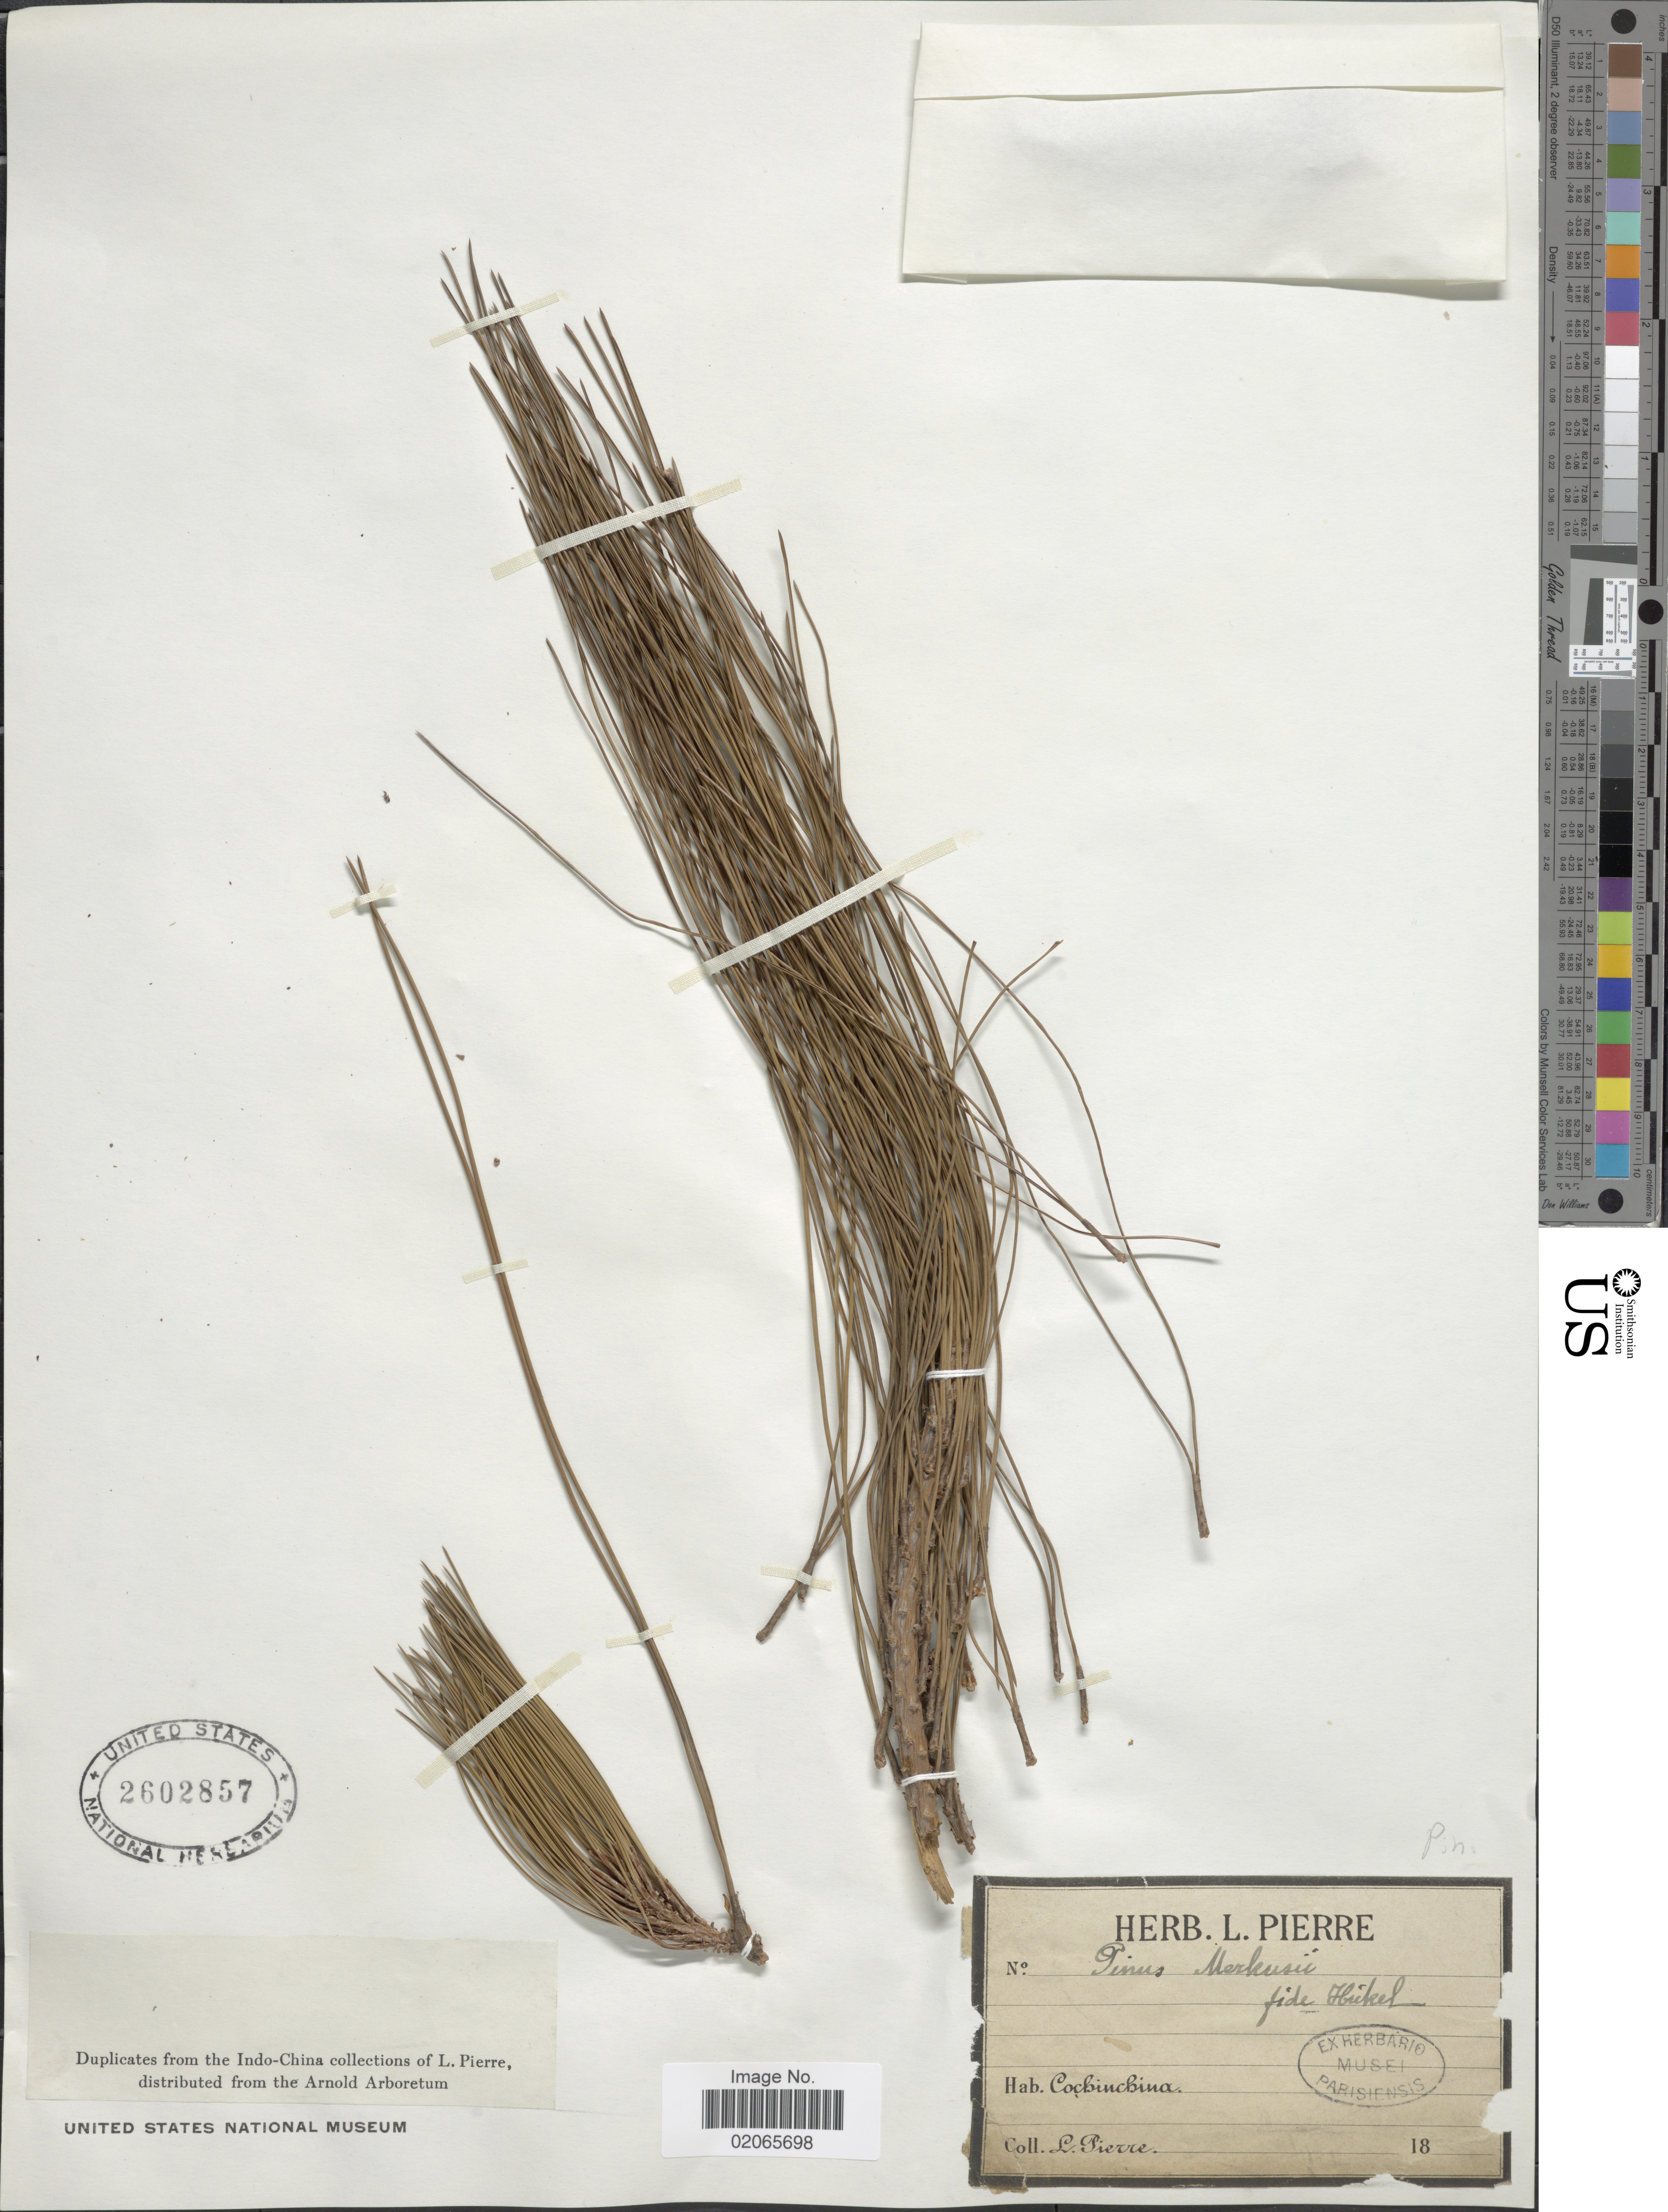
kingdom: Plantae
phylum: Tracheophyta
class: Pinopsida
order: Pinales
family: Pinaceae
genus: Pinus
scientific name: Pinus merkusii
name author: Jungh. & DeVries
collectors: L. Pierre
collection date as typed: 18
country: Vietnam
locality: Conchinchina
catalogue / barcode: US 2602857